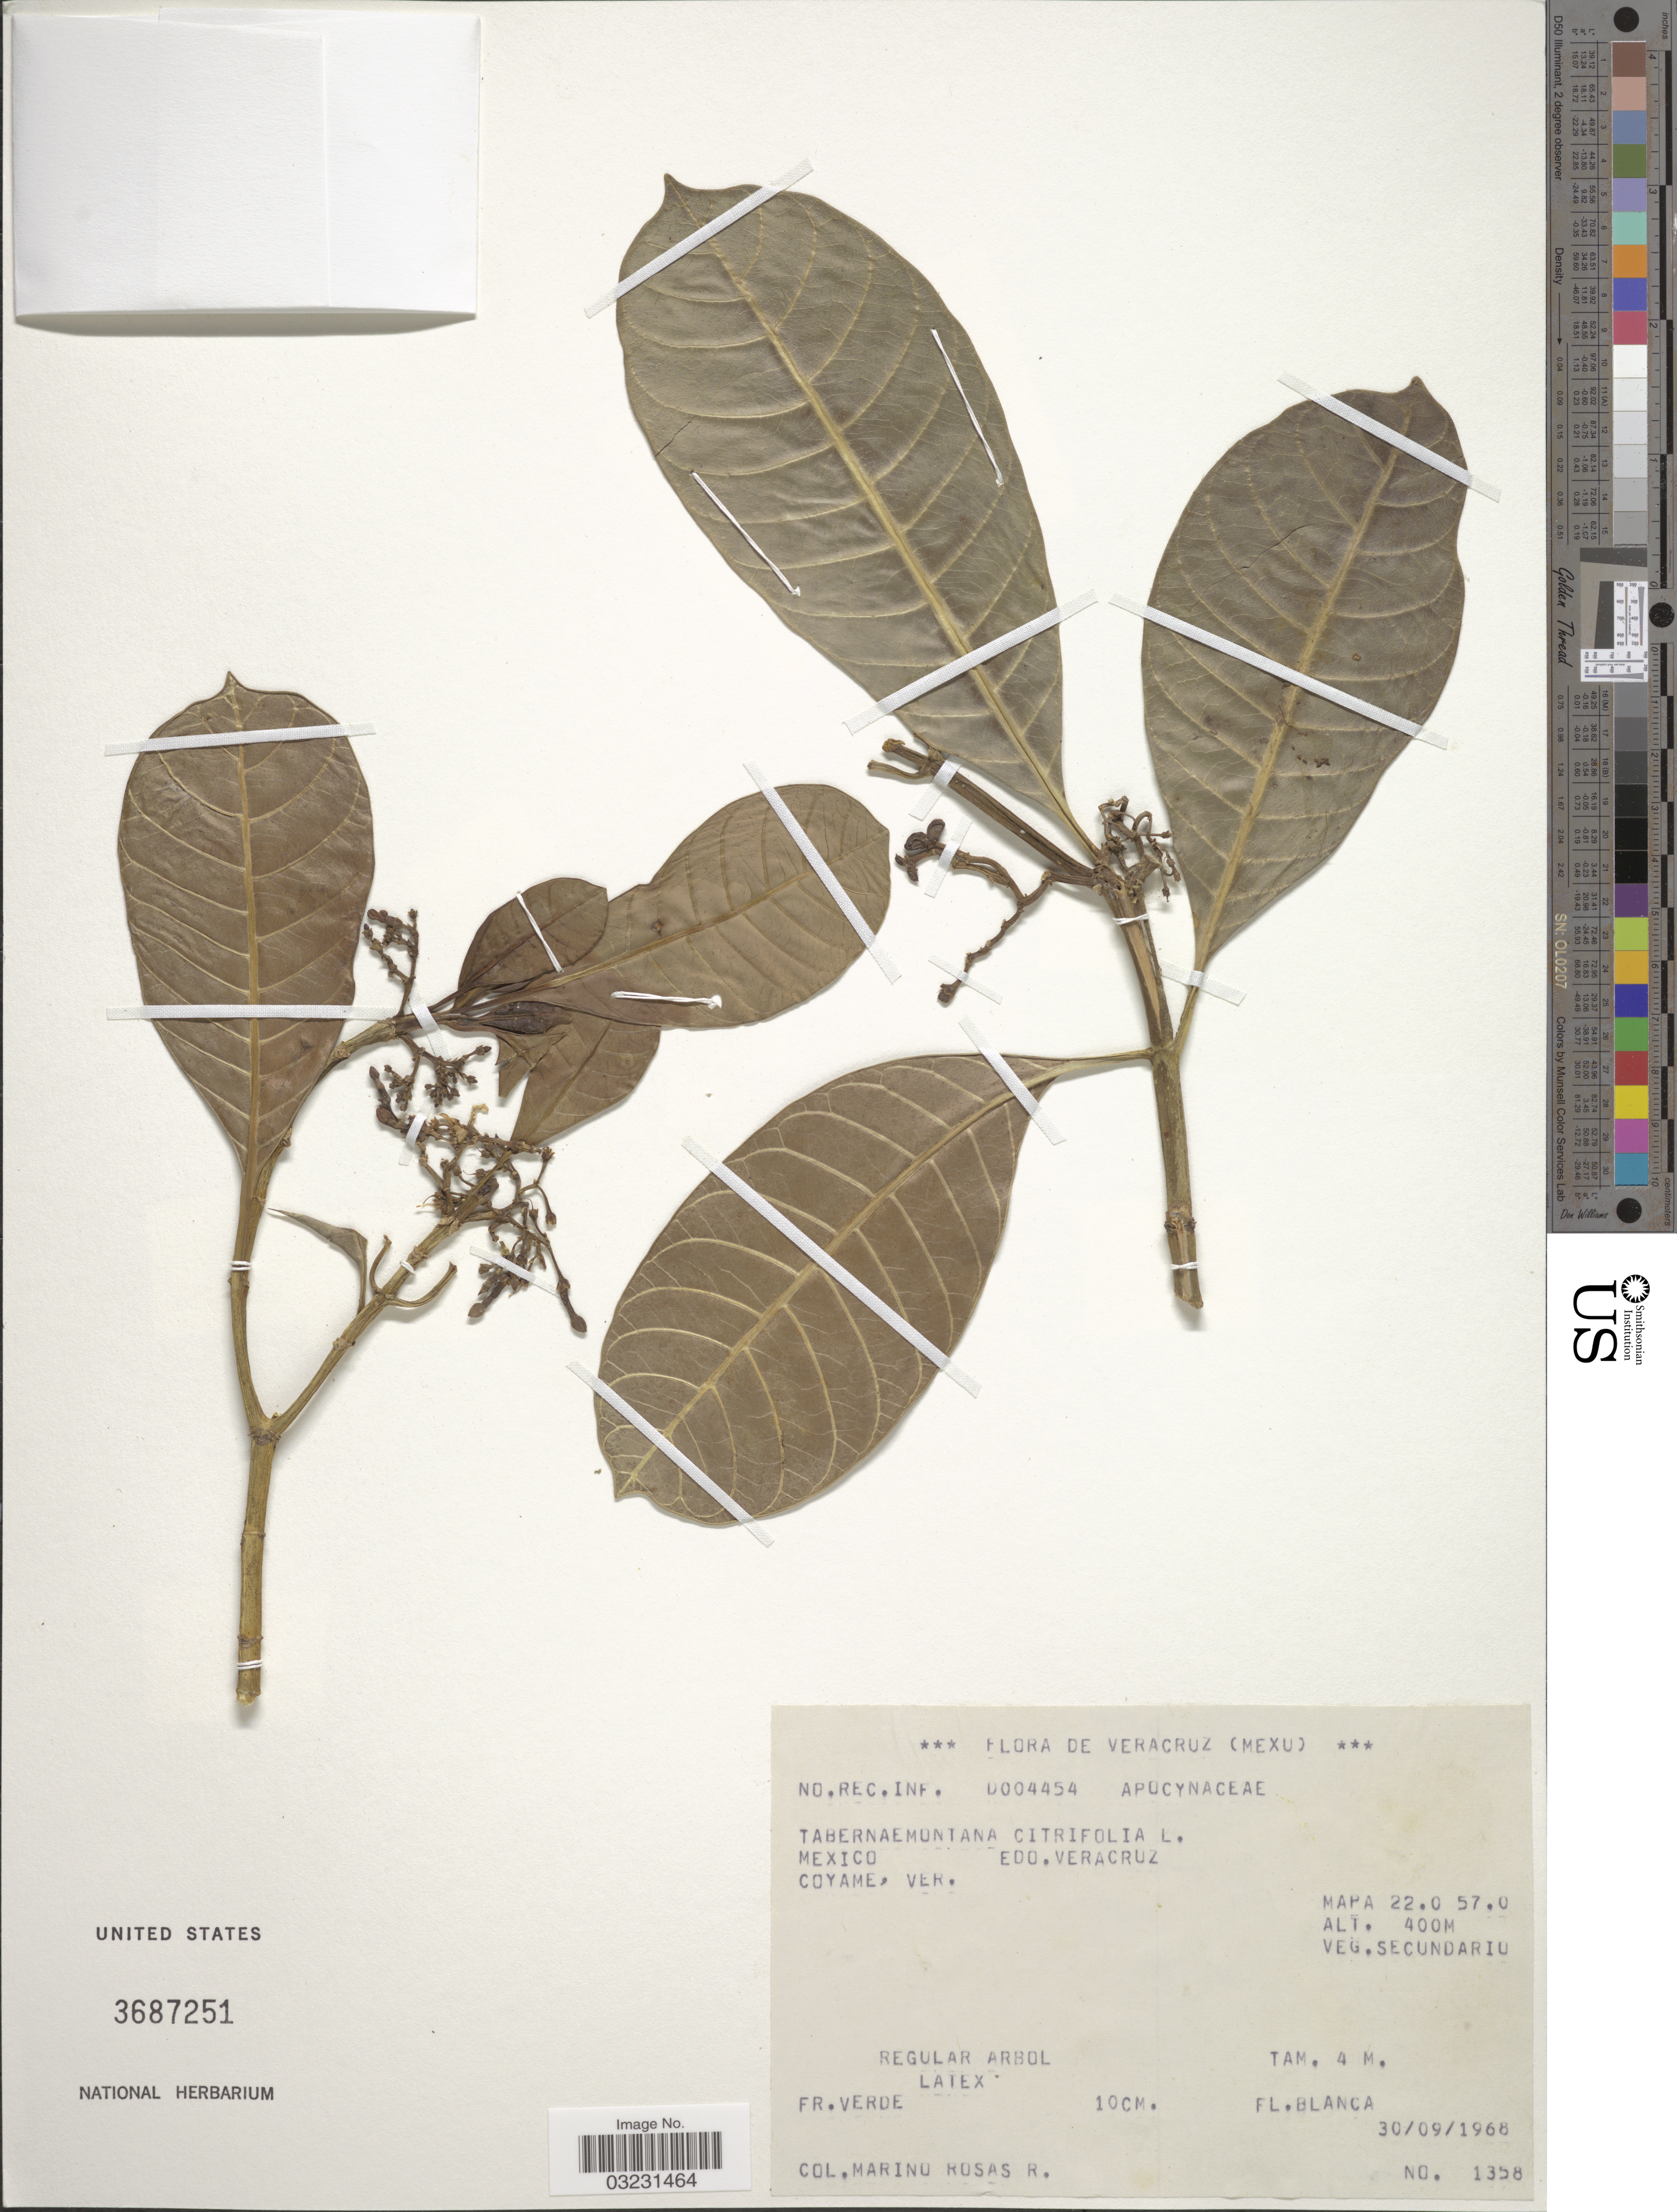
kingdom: Plantae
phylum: Tracheophyta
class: Magnoliopsida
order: Gentianales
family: Apocynaceae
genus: Tabernaemontana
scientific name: Tabernaemontana citrifolia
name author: L.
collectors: M. Rosas R.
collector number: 1358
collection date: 1968-09-30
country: Mexico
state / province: Veracruz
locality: Veracruz (Mexu). Coyame, Ver. Mapa 22.0 57.0. Edo Veracruz.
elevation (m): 400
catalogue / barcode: US 3687251